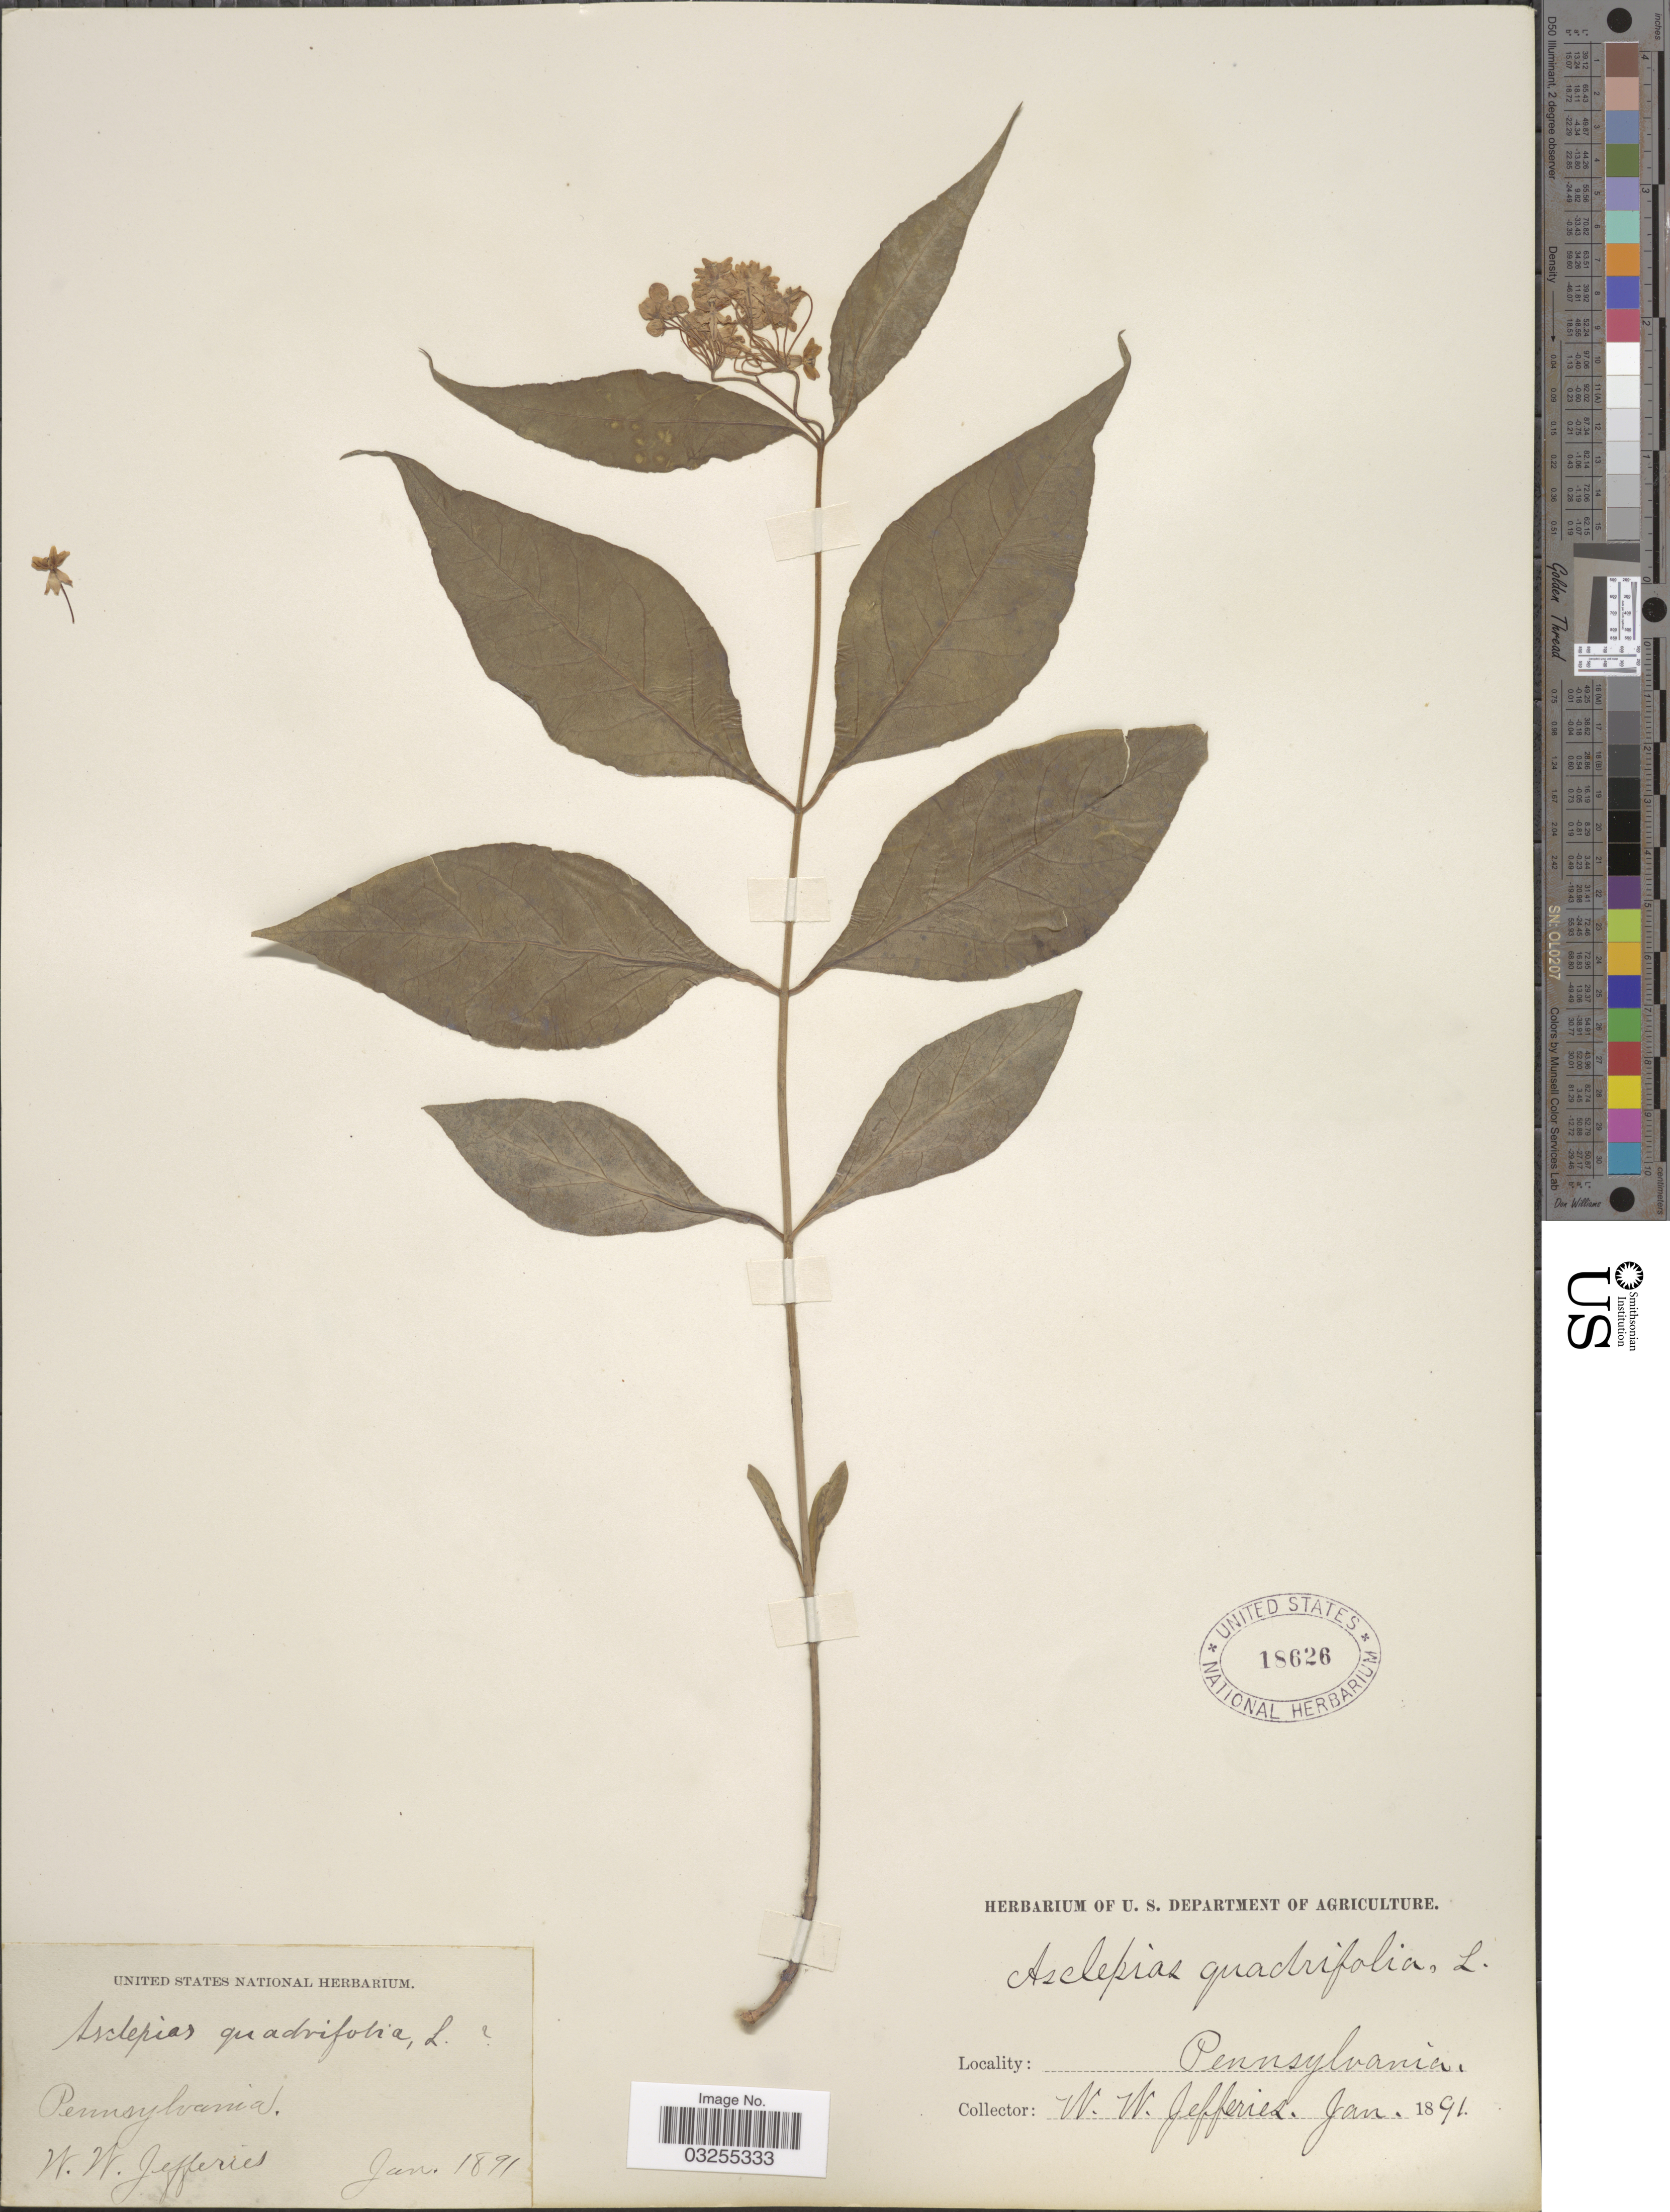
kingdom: Plantae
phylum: Tracheophyta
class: Magnoliopsida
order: Gentianales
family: Apocynaceae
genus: Asclepias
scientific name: Asclepias quadrifolia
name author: Jacq.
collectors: W. Jefferies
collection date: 1891-01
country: United States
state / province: Pennsylvania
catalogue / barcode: US 18626